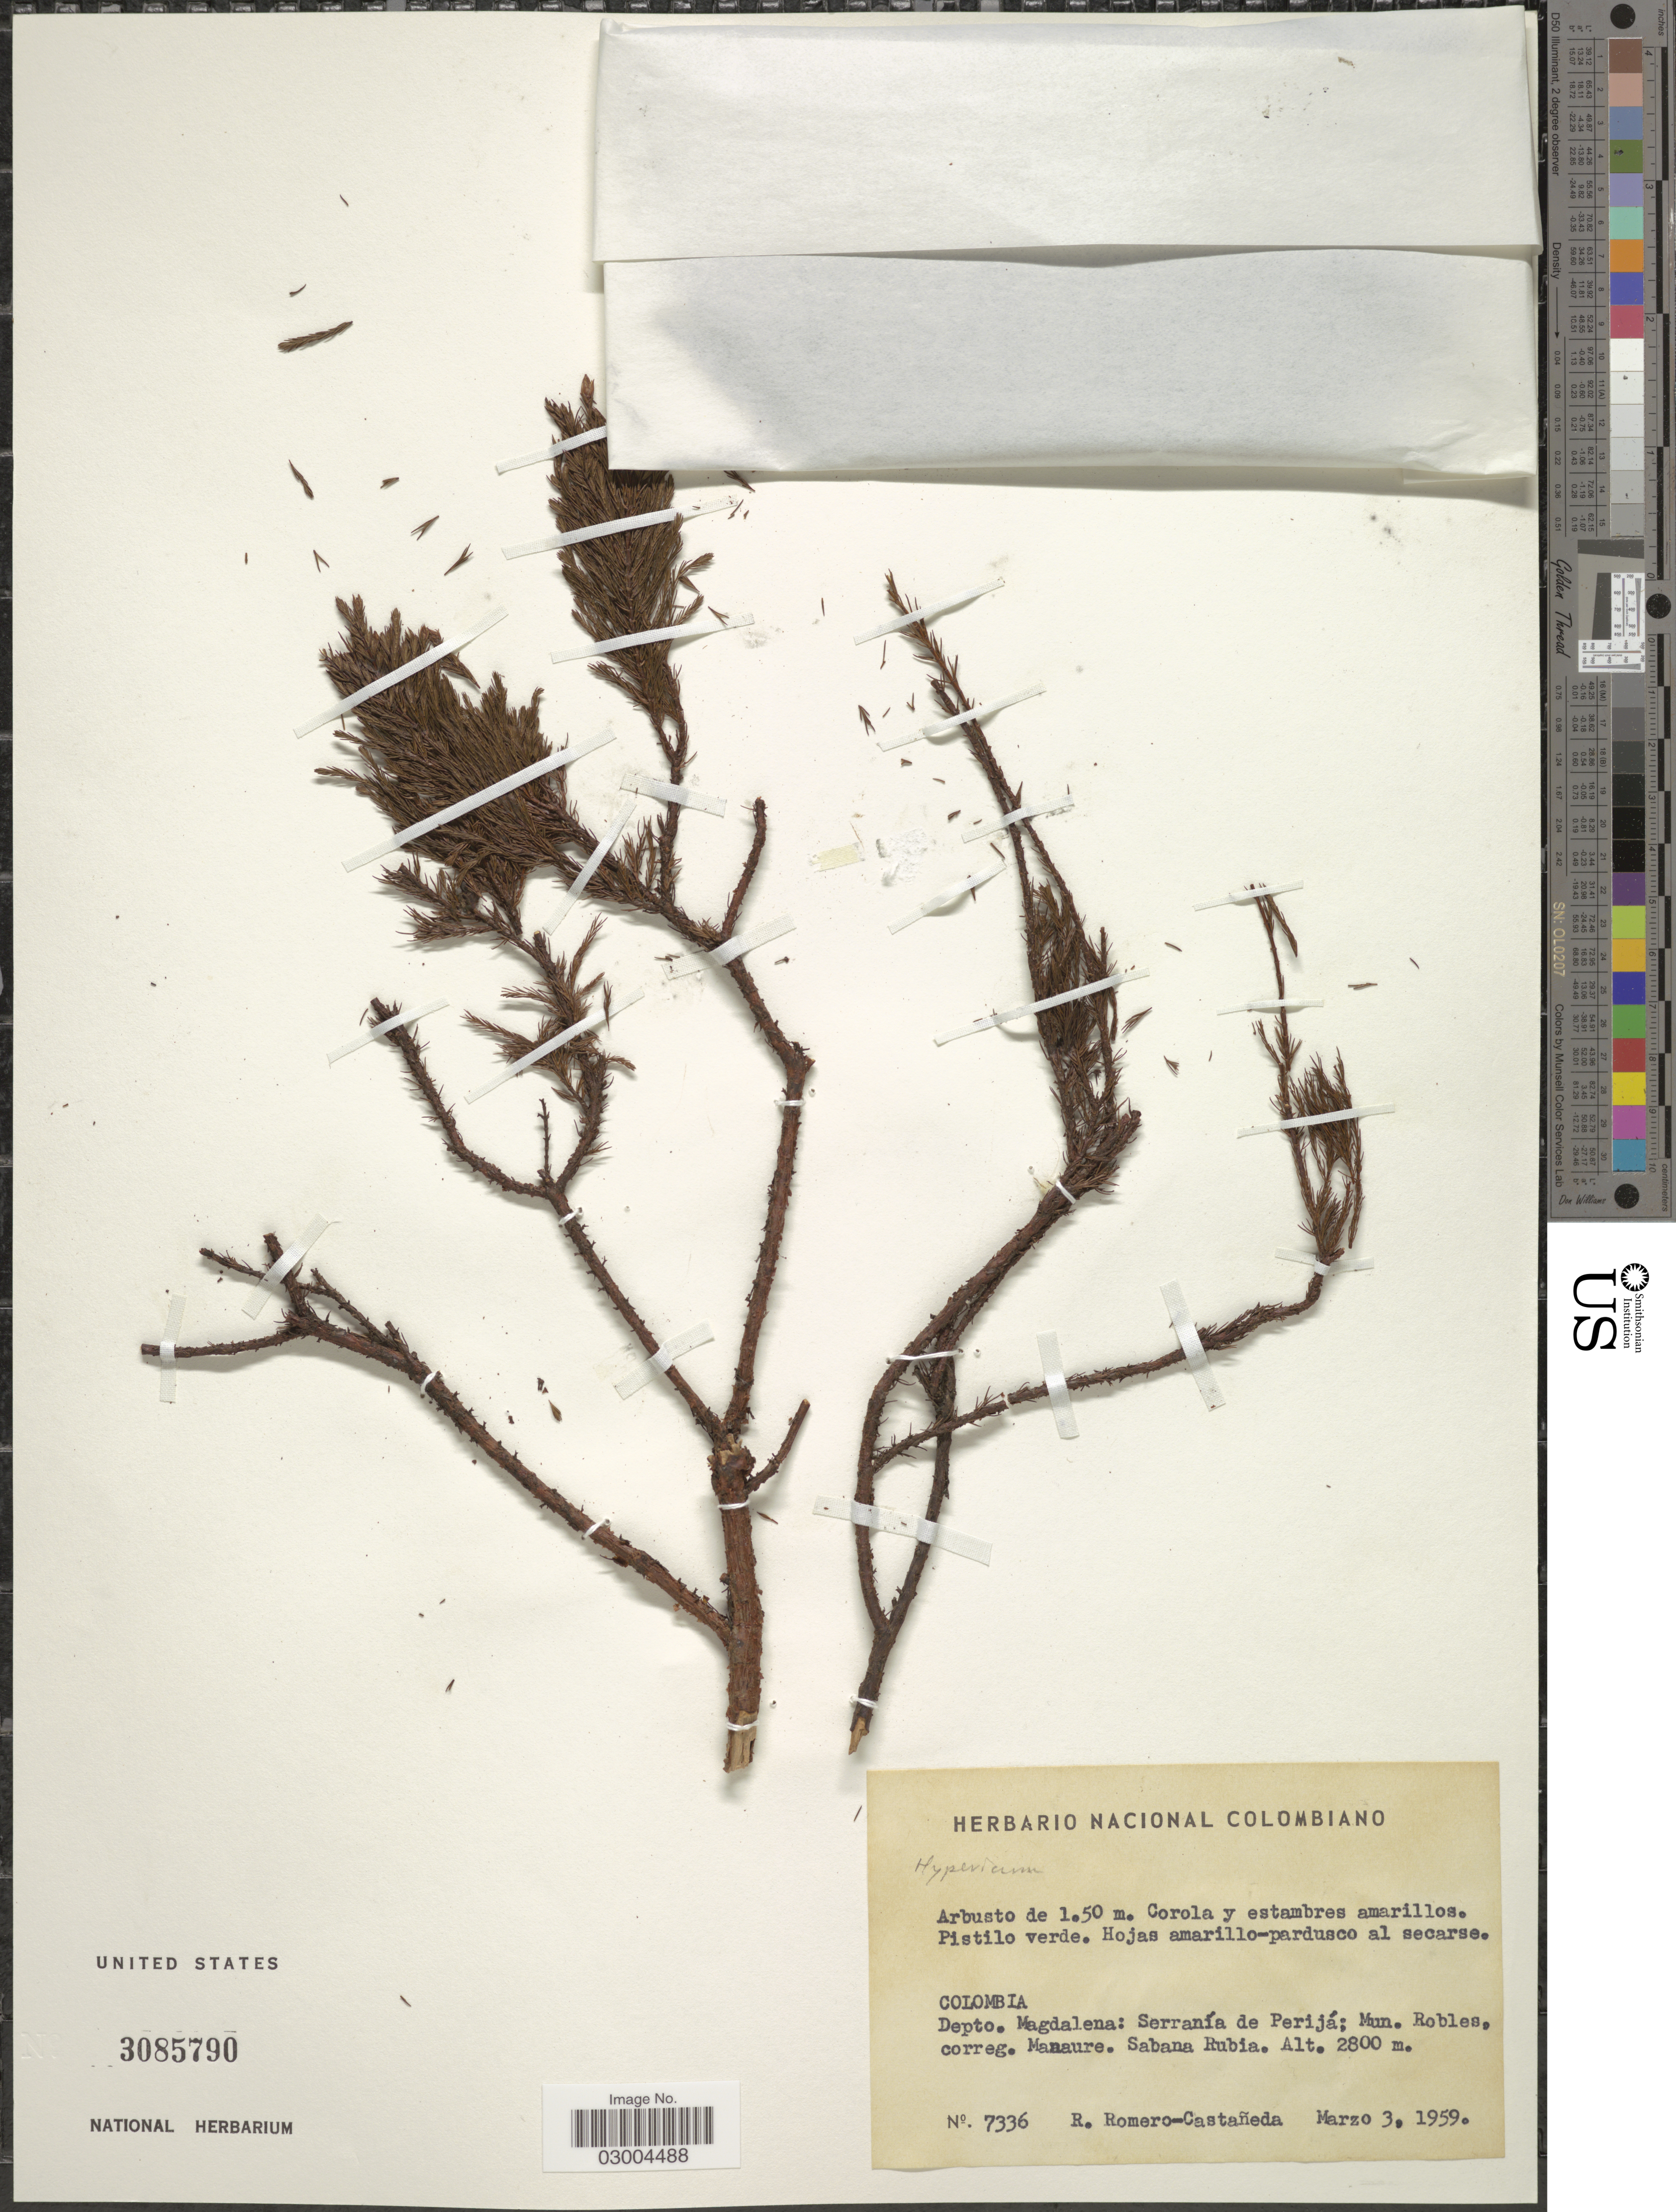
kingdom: Plantae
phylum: Tracheophyta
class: Magnoliopsida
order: Malpighiales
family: Hypericaceae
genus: Hypericum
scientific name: Hypericum sp.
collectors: R. Romero Castañeda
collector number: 7336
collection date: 1959-03-03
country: Colombia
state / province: Magdalena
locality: Depto. Magdalena: Serranía de Perijá; Mun. Robles correg. Manaure. Sabana Rubia.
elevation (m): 2800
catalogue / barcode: US 3085790